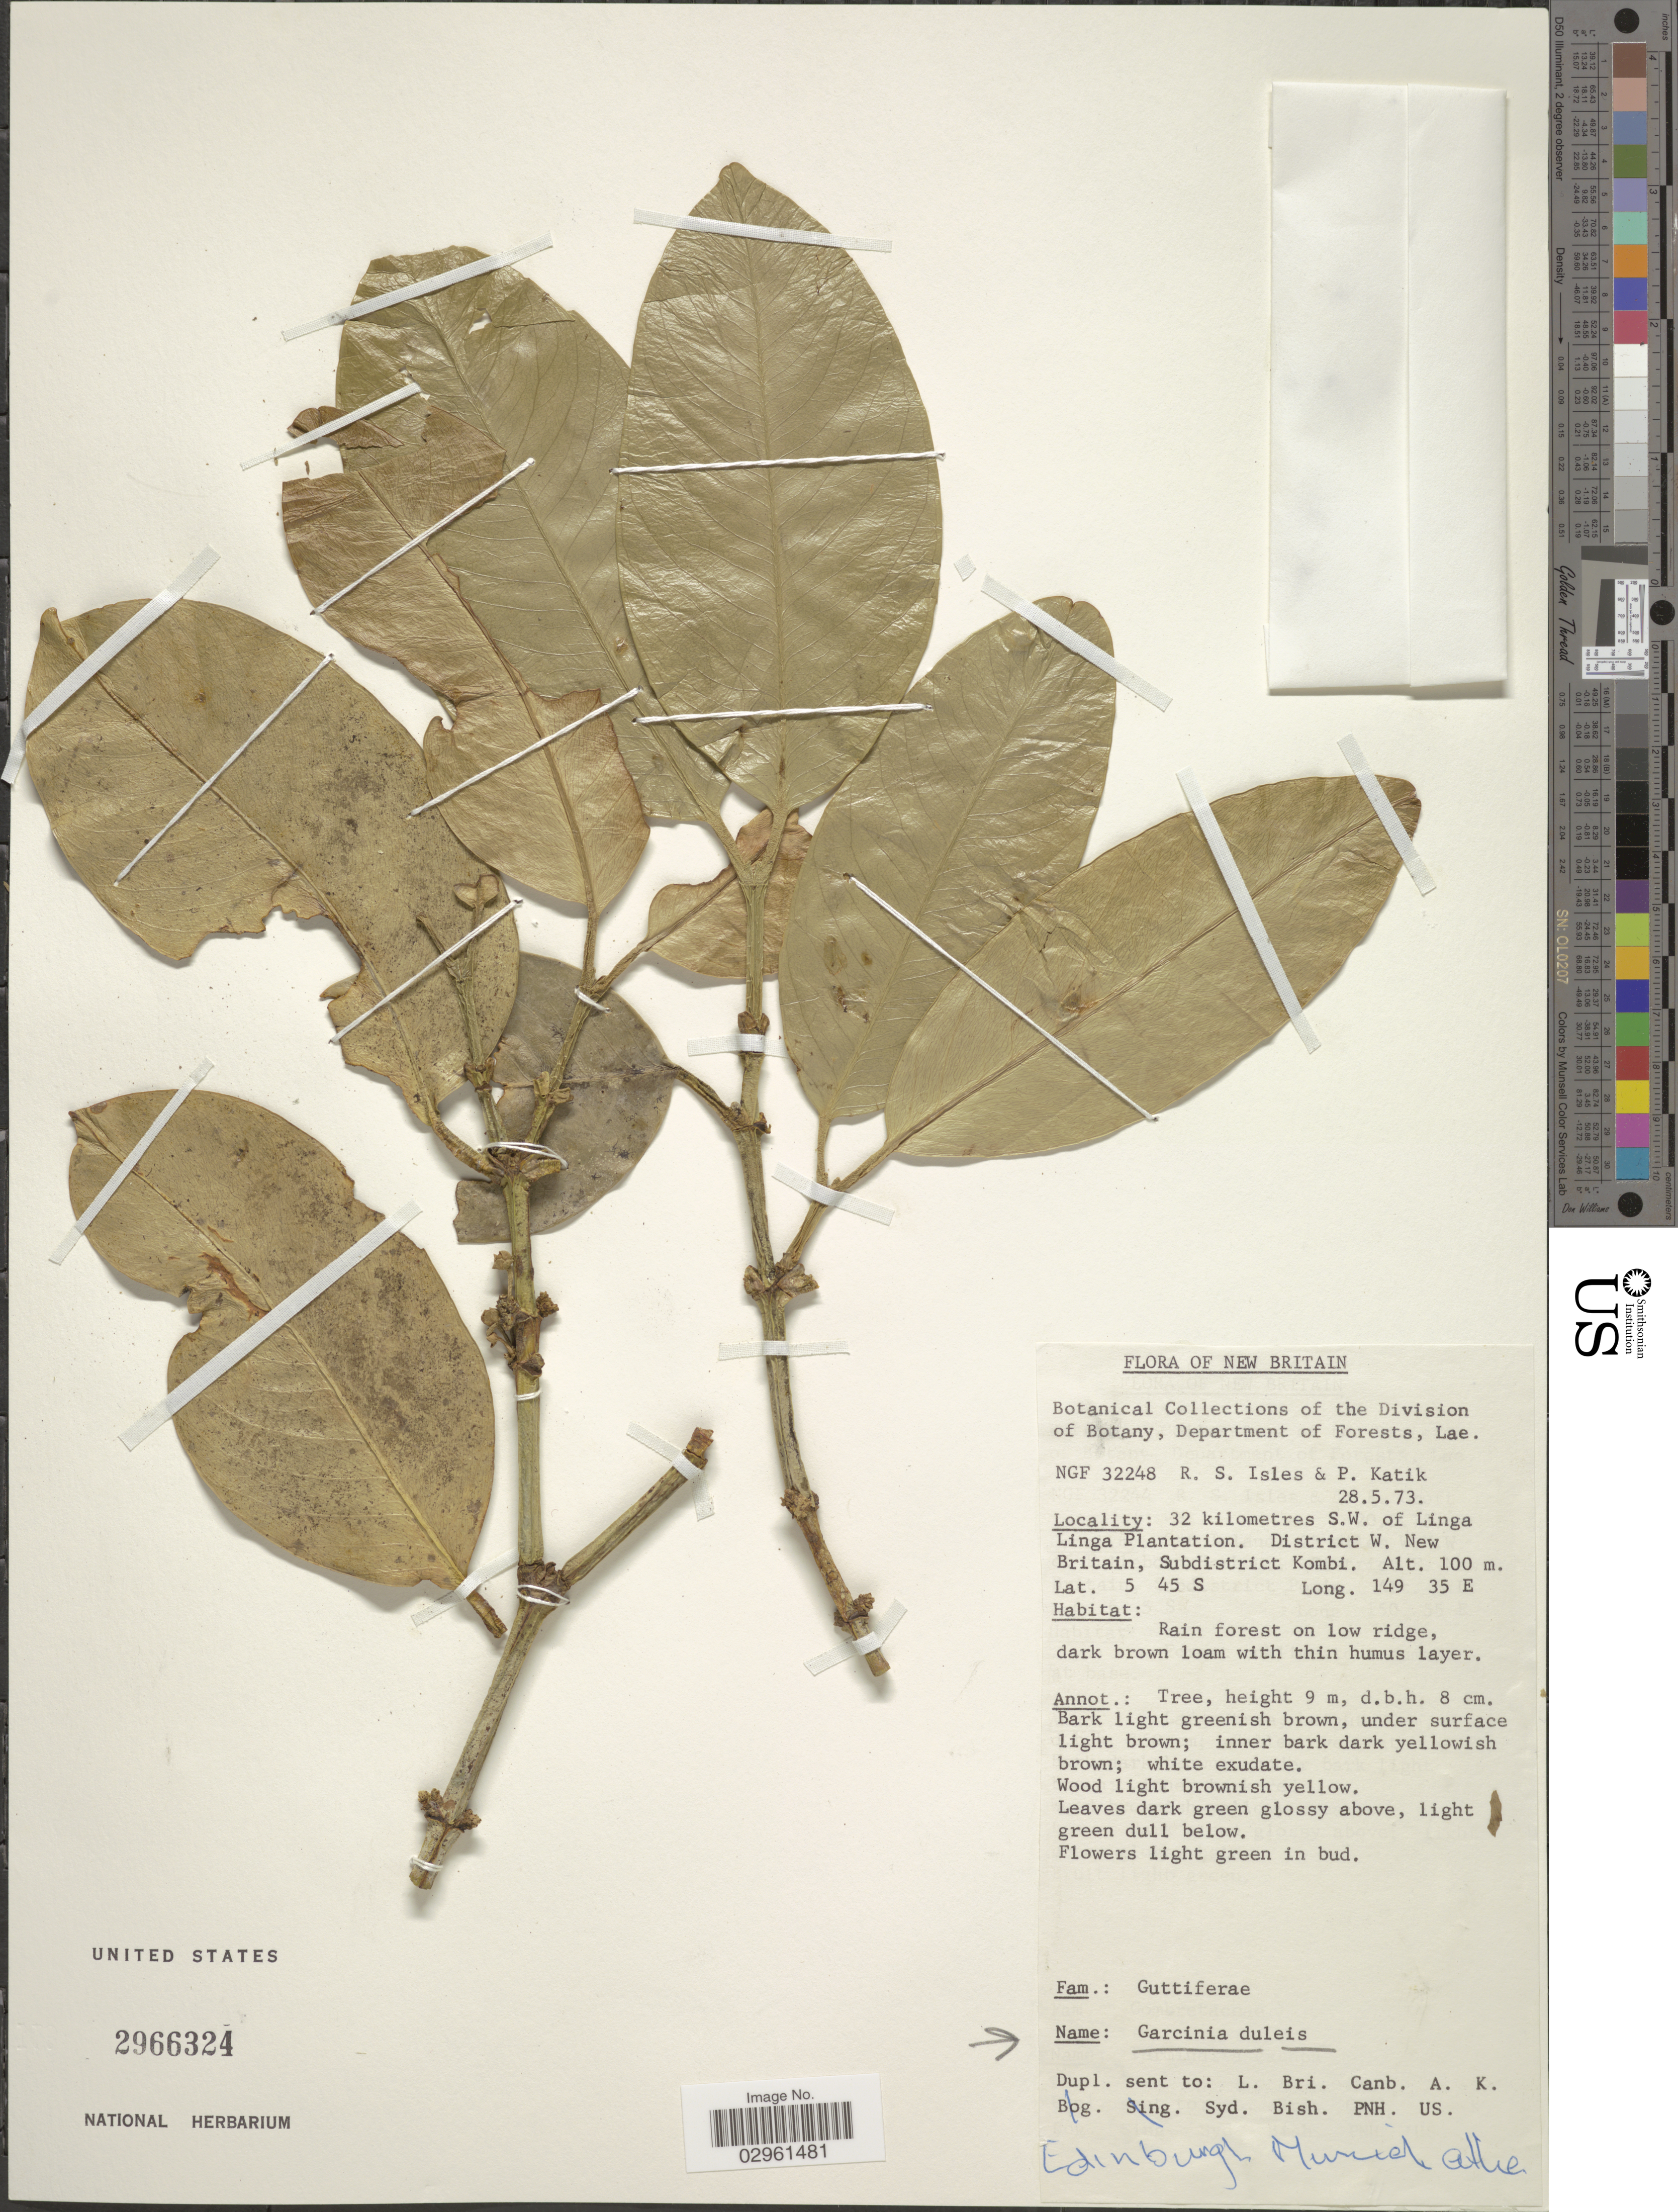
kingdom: Plantae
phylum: Tracheophyta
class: Magnoliopsida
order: Malpighiales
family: Clusiaceae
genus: Garcinia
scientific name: Garcinia dulcis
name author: (Roxb.) Kurz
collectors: R. Isles & P. Katik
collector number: NGF32248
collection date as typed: Transcribed d/m/y: 28/5/73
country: Papua New Guinea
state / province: West New Britain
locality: New Britain, 32 kilometers S.W. of Linga Linga Plantation. District W. New Britain, Subdistrict Kombi.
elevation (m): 100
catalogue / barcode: US 2966324